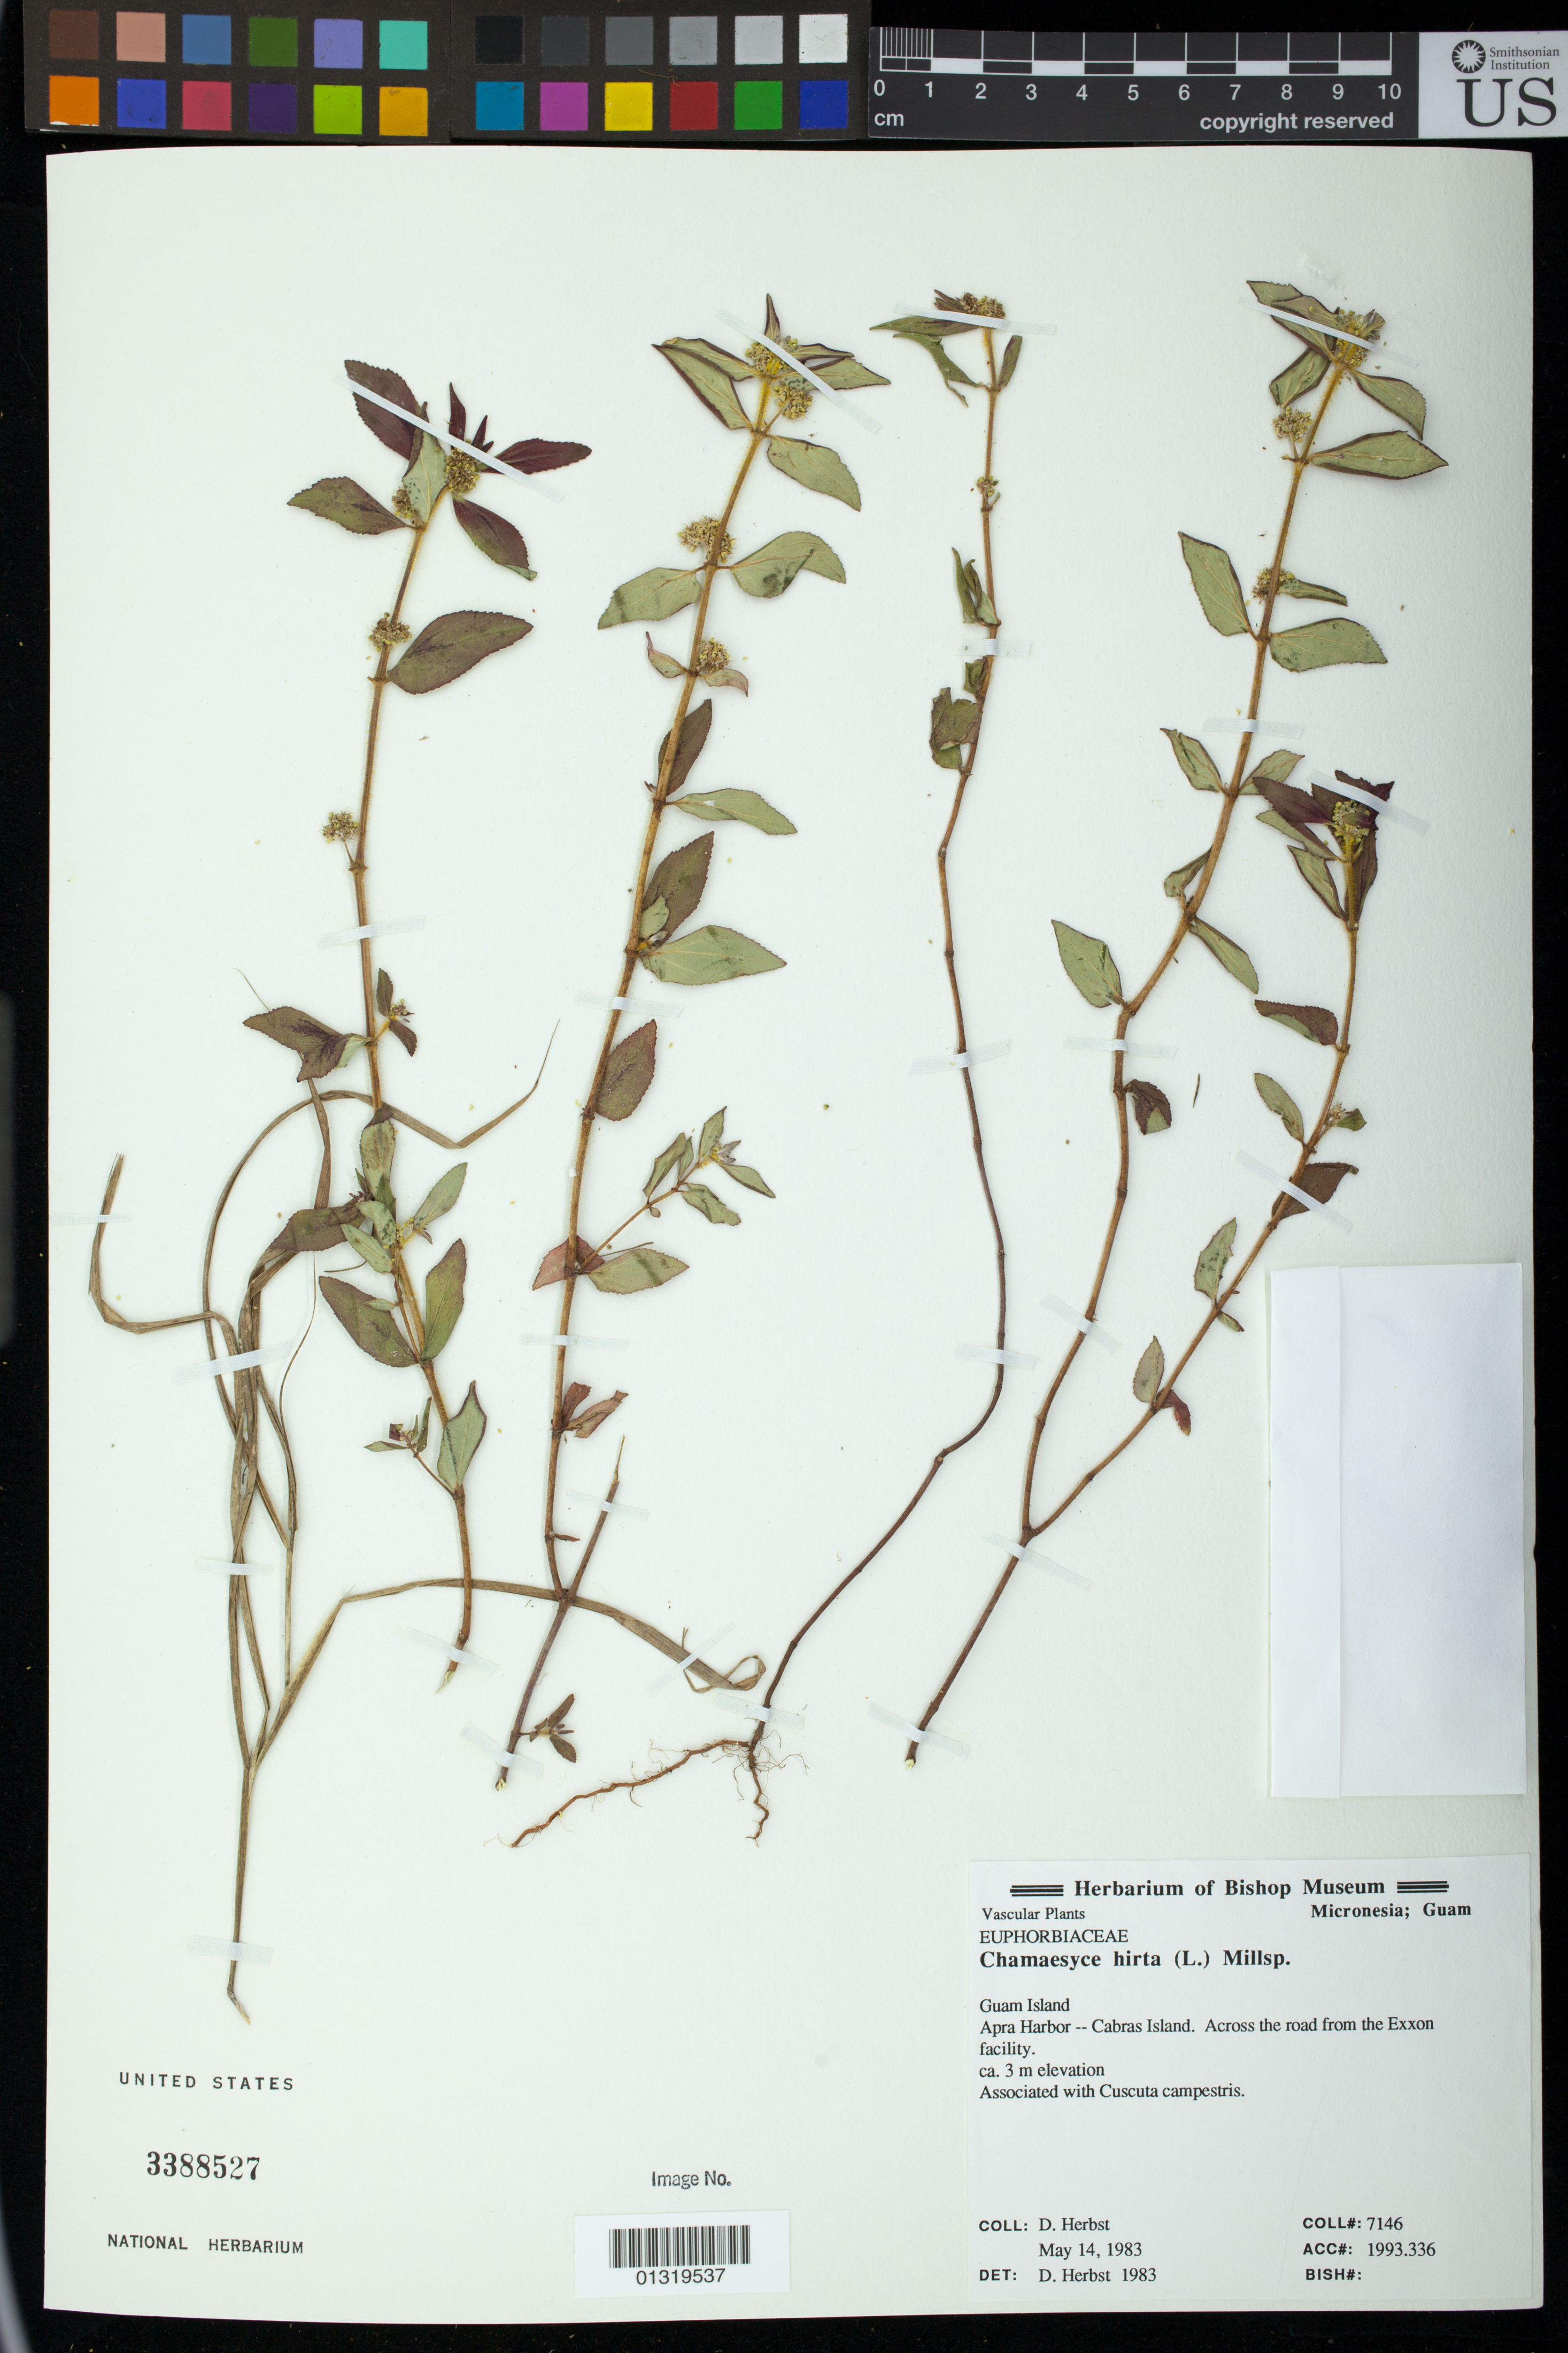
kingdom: Plantae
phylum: Tracheophyta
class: Magnoliopsida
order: Malpighiales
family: Euphorbiaceae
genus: Euphorbia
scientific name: Euphorbia hirta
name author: L.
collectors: D. R. Herbst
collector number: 7146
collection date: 1983-05-14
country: Guam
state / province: Piti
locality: Apra Harbor - Cabras Island. Across the road from the Exxon facility.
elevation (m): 3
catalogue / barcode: US 3388527